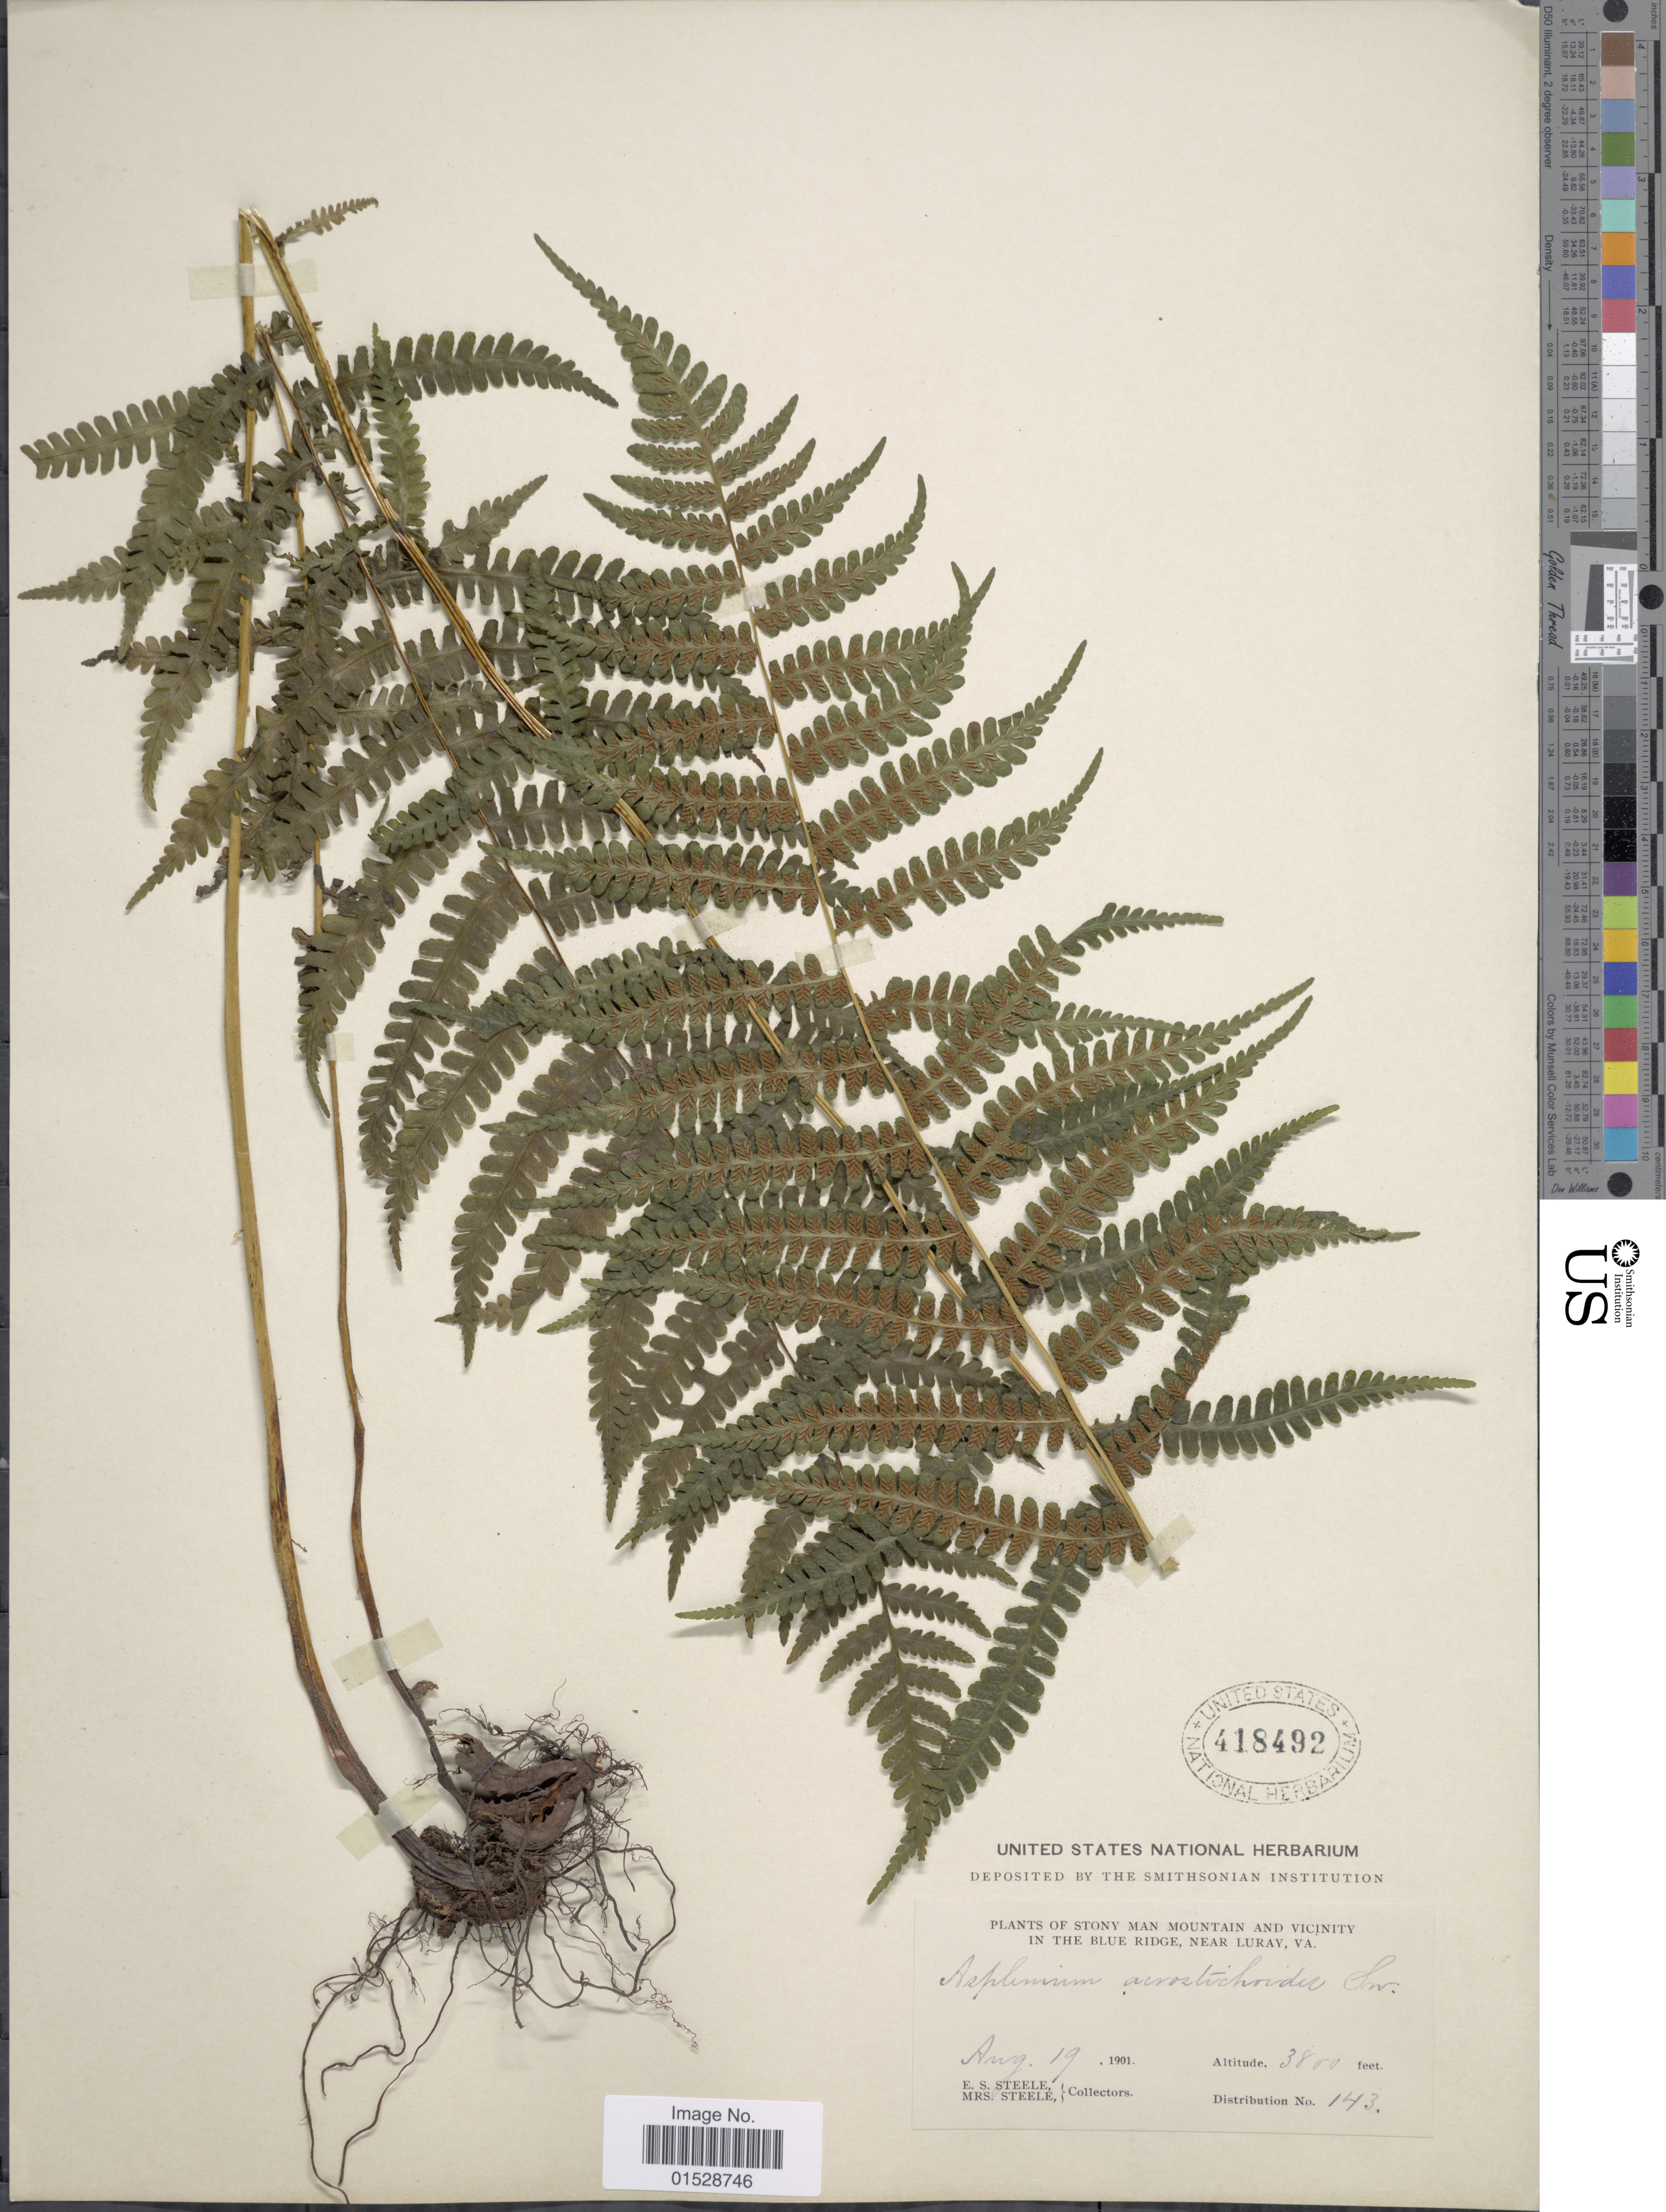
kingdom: Plantae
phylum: Tracheophyta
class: Polypodiopsida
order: Polypodiales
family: Athyriaceae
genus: Deparia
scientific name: Deparia acrostichoides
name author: (Sw.) M. Kato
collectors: E. Steele & Mrs. E. S. Steele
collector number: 143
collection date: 1901-08-19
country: United States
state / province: Virginia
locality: Stony Man Mountain and vicinity, in the Blue ridge, near Luray, Va.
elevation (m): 1158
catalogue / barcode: US 418492